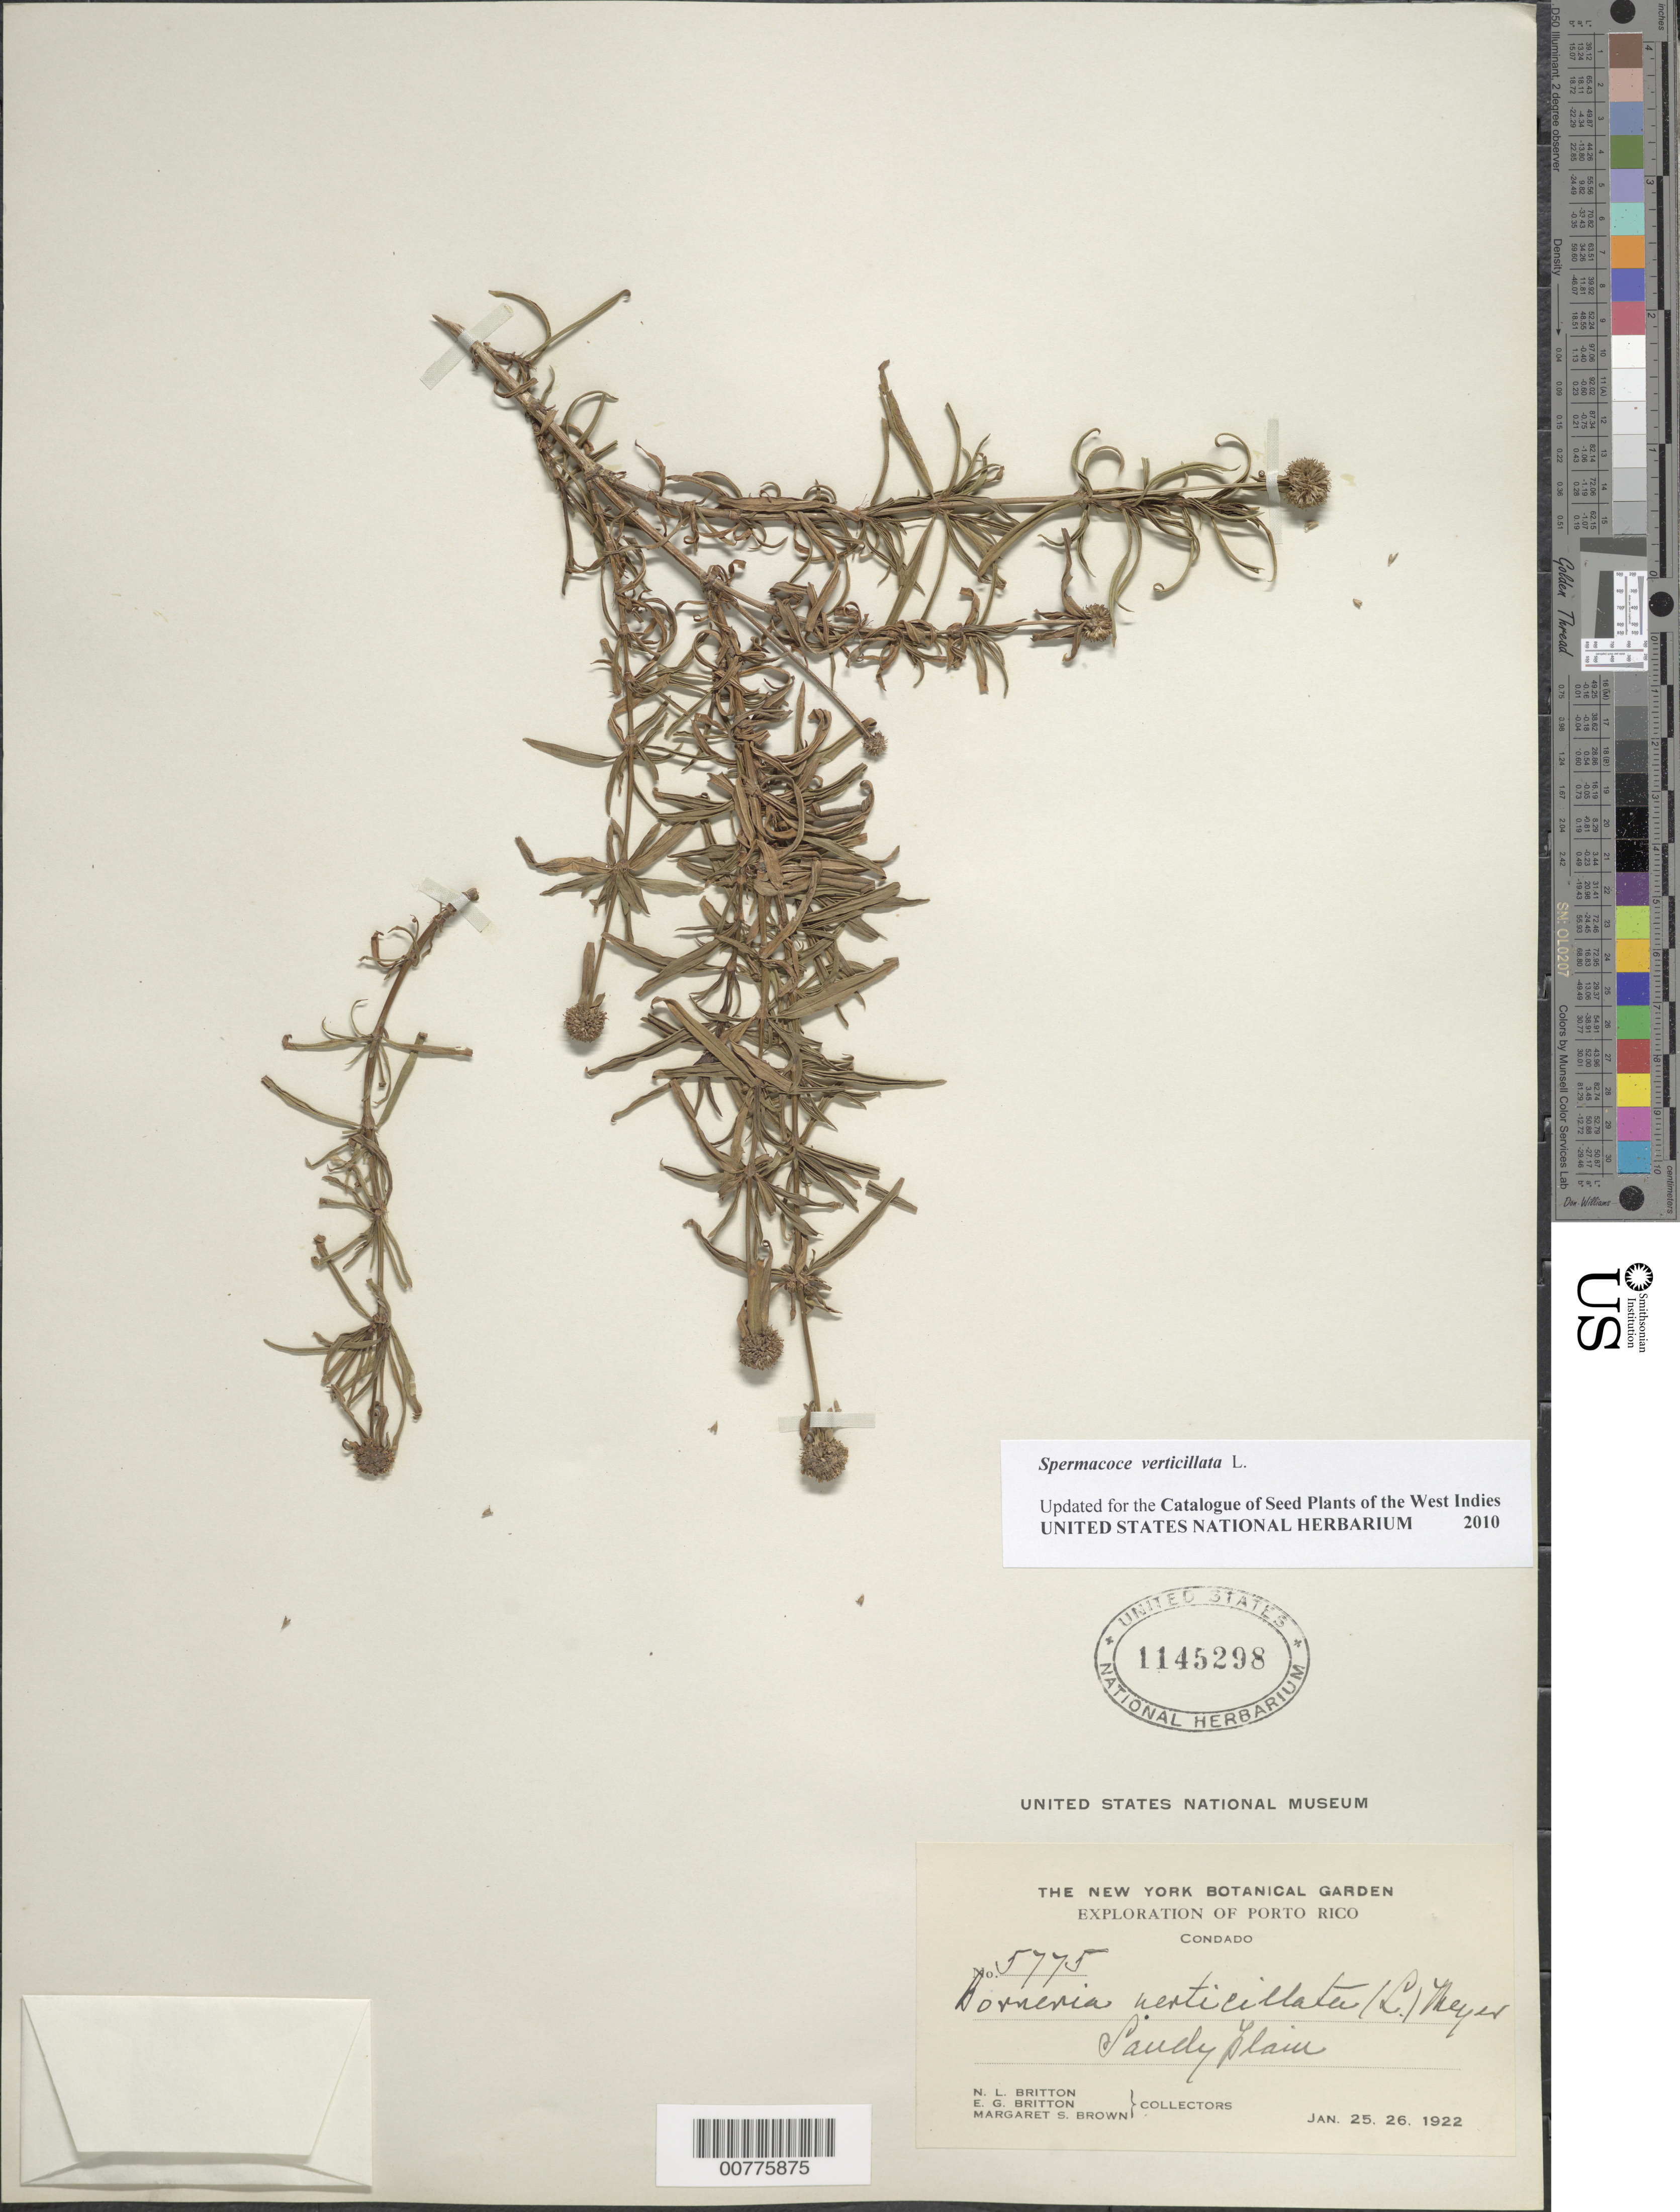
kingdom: Plantae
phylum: Tracheophyta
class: Magnoliopsida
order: Gentianales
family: Rubiaceae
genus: Spermacoce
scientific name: Spermacoce verticillata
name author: L.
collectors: N. Britton, E. G. Britton & M. S. Brown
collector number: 5775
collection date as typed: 25 Jan 1922 to 26 Jan 1922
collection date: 1922-01-25/1922-01-26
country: Puerto Rico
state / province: San Juan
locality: Condado, sandy plain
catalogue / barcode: US 1145298